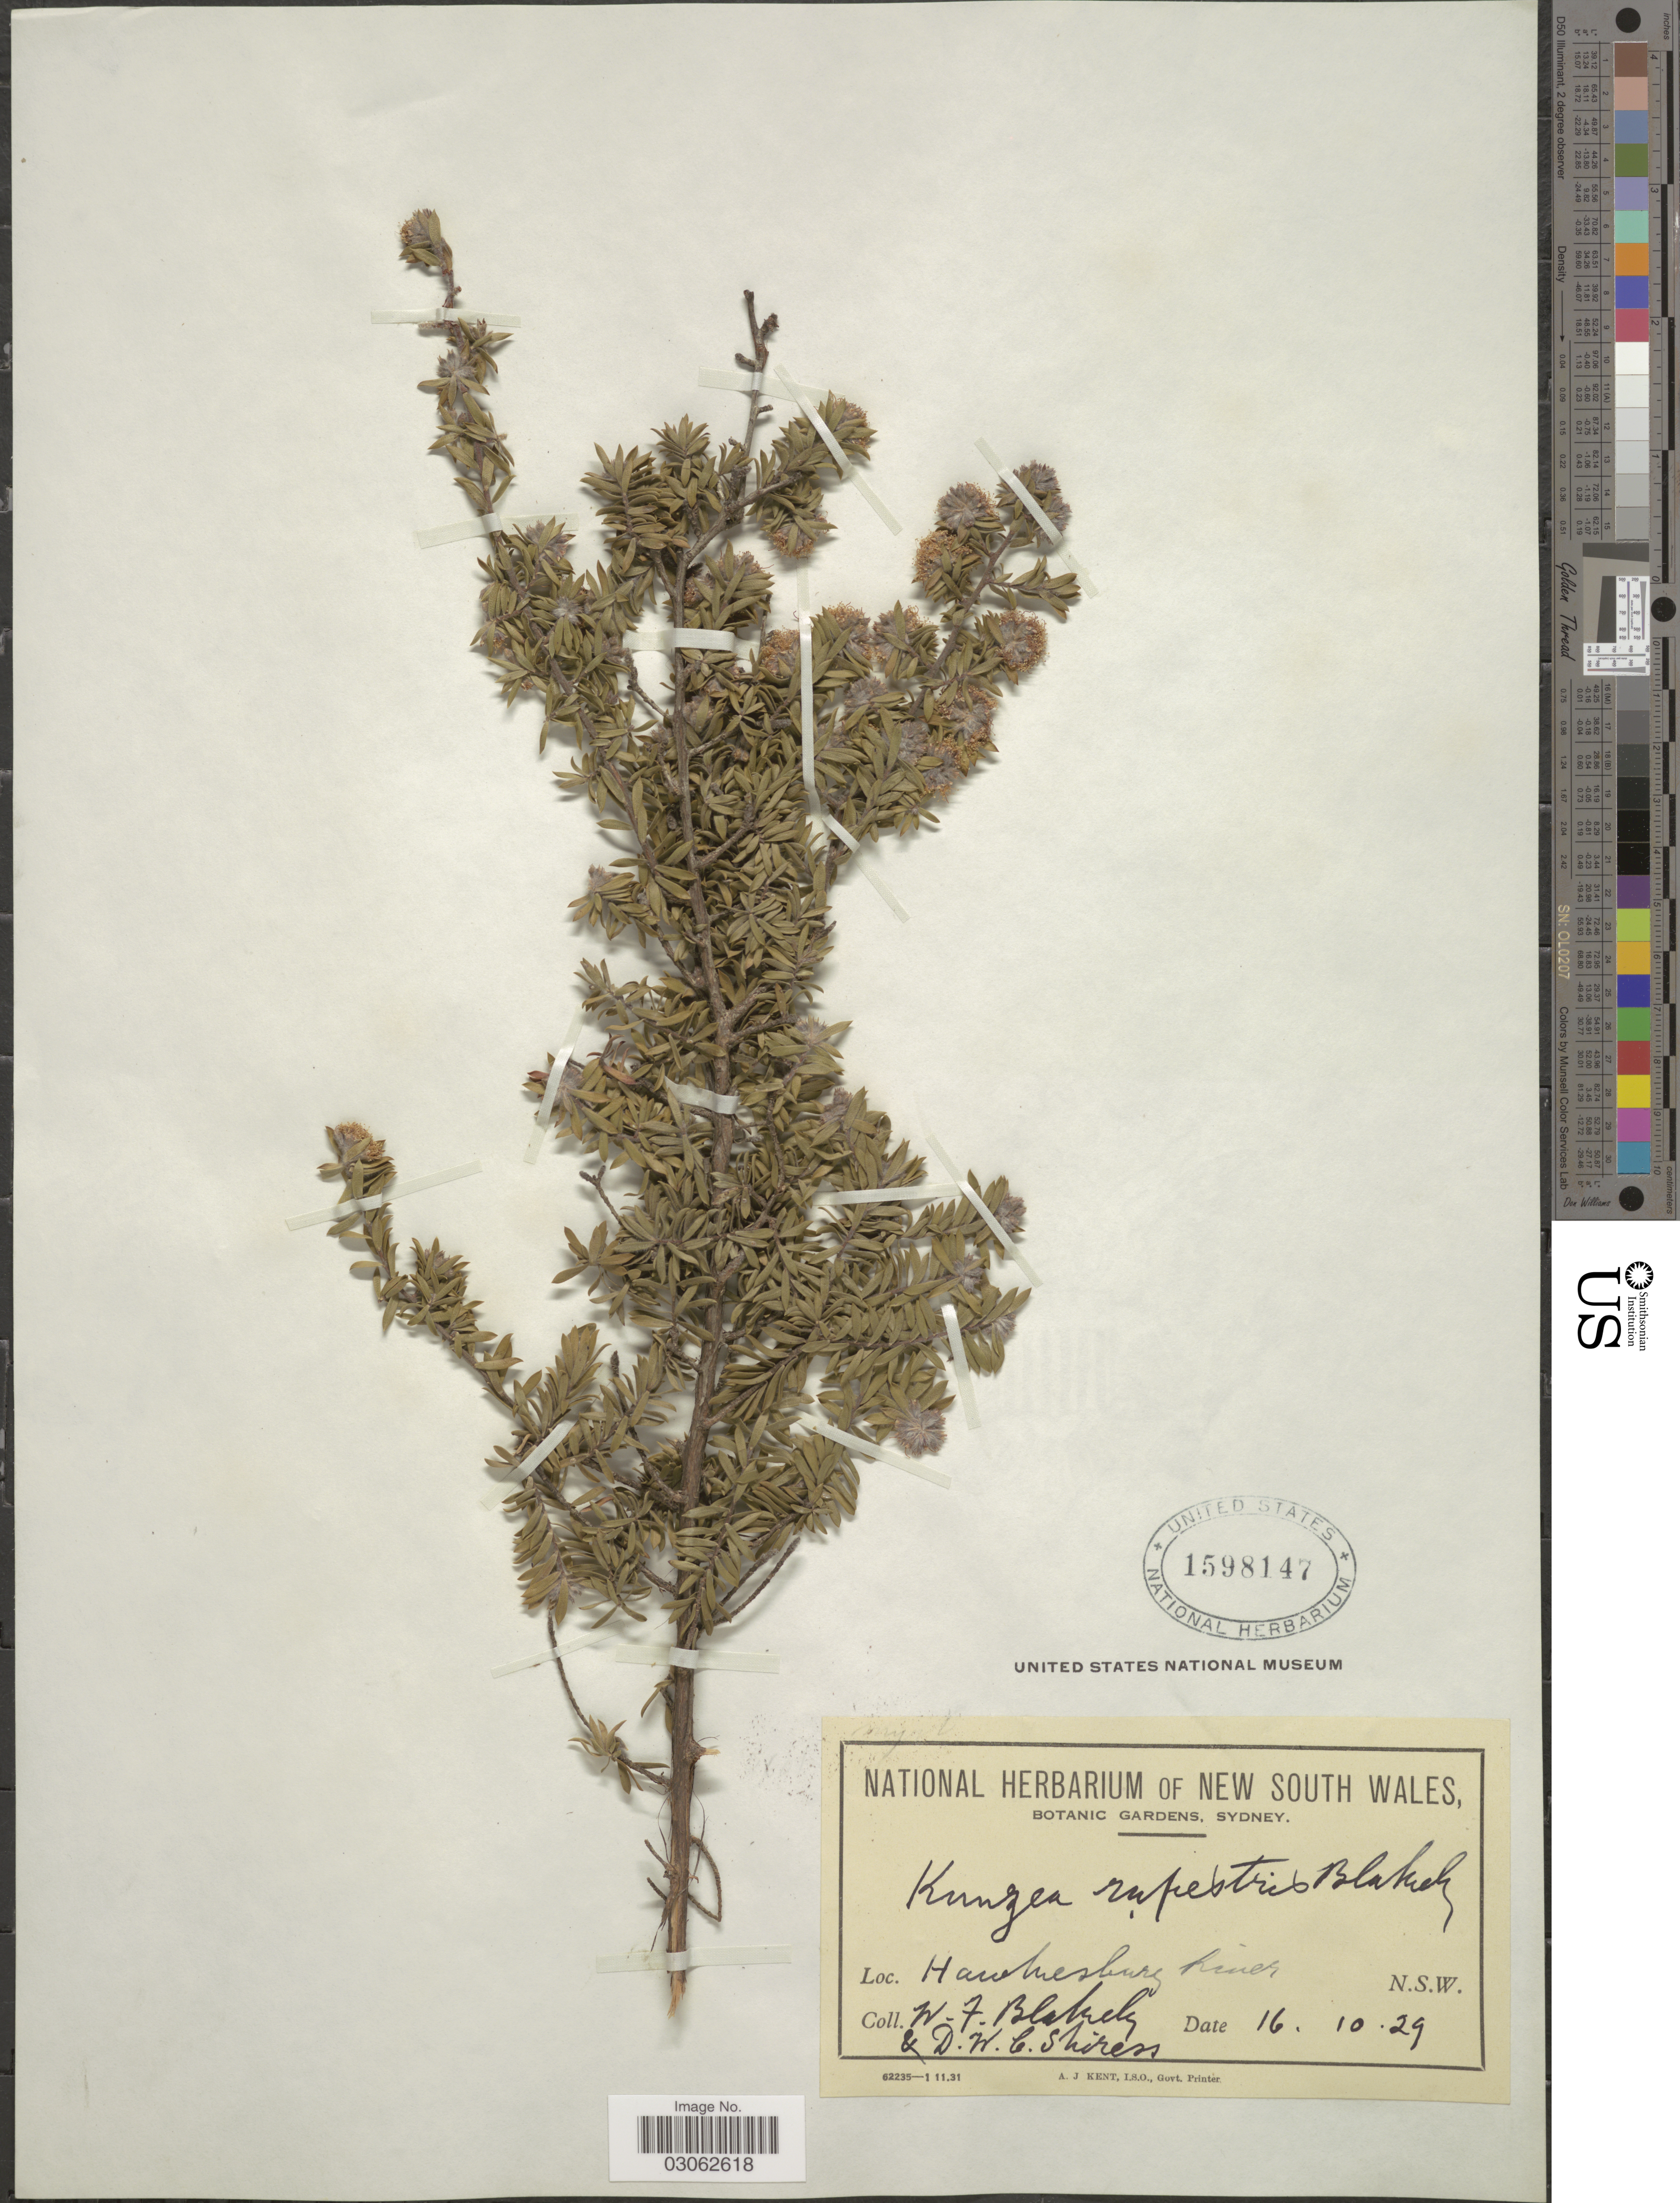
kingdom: Plantae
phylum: Tracheophyta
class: Magnoliopsida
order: Myrtales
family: Myrtaceae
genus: Kunzea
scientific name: Kunzea rupestris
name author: Blakely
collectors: W. Blakely & D. Shiress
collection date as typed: Transcribed d/m/y: 16/10/29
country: Australia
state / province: New South Wales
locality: Hawkesbury River. N.S.W.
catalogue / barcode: US 1598147